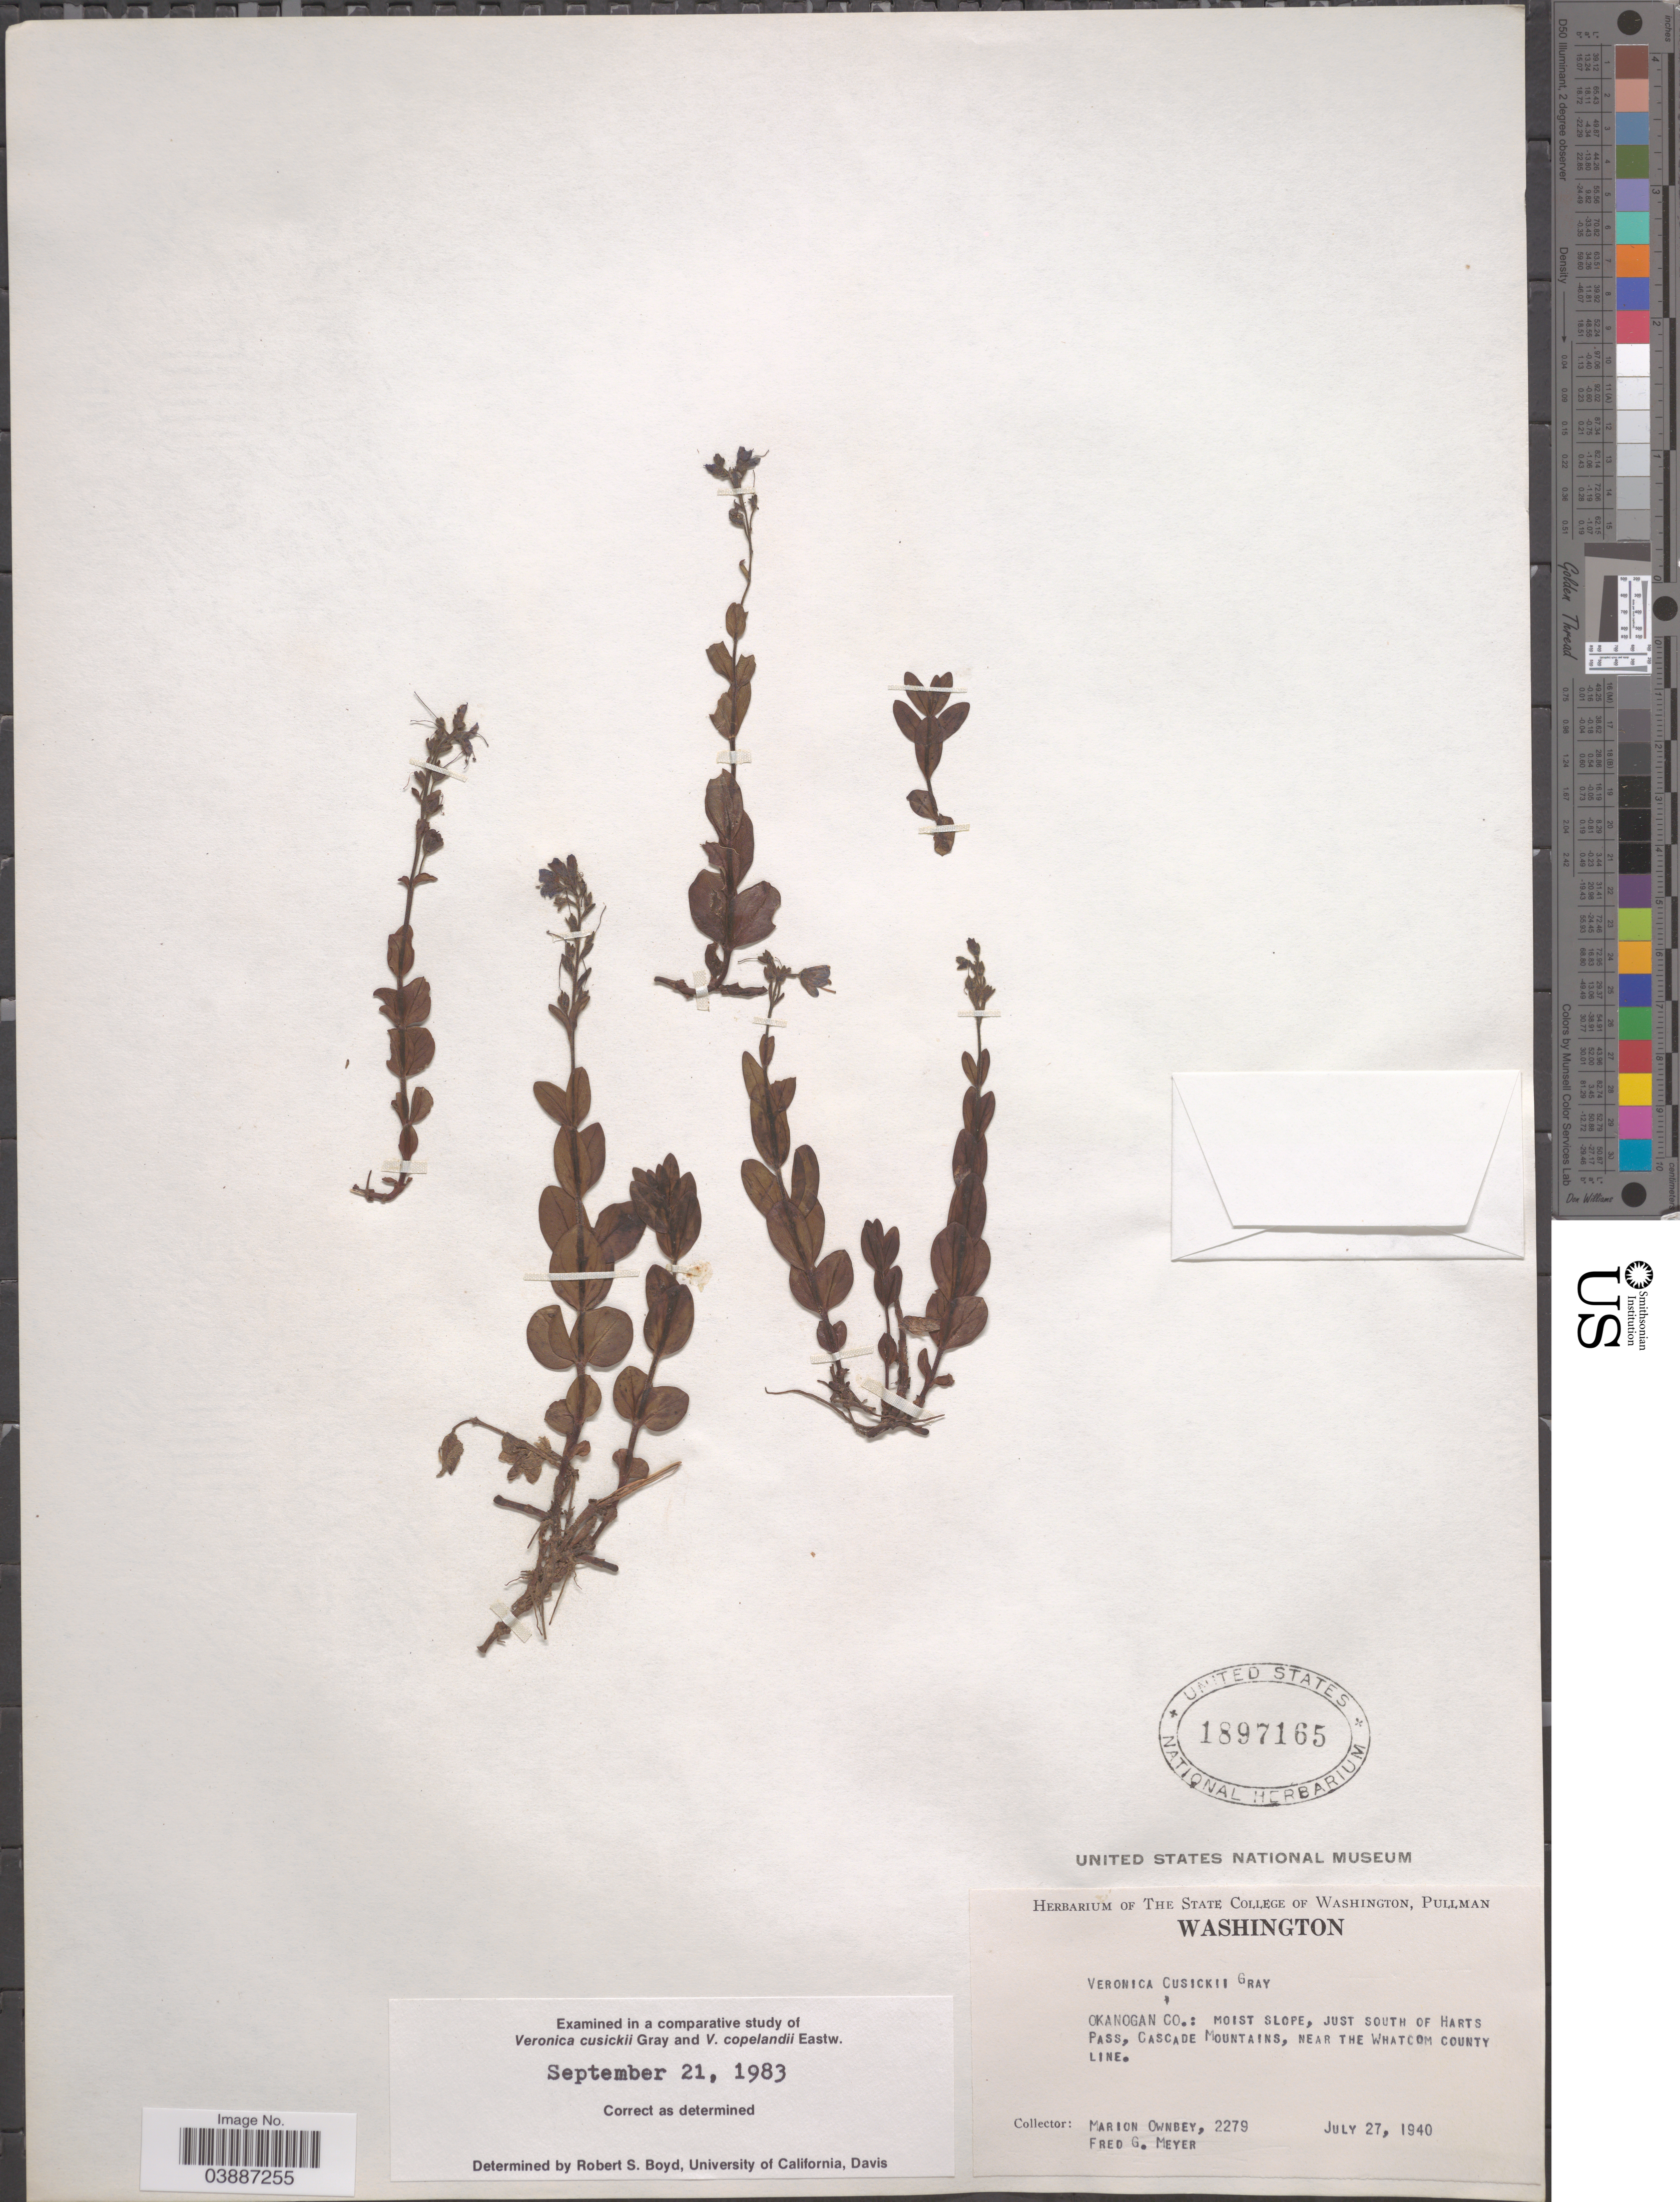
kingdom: Plantae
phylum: Tracheophyta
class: Magnoliopsida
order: Lamiales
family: Plantaginaceae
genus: Veronica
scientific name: Veronica cusickii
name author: A. Gray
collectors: M. Ownbey & F. G. Meyer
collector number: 2279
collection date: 1940-07-27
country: United States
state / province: Washington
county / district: Okanogan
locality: Okanogan Co.: Moist slope, just south of Harts Pass, Cascade Mountains, near the Whatcom County line.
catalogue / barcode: US 1897165